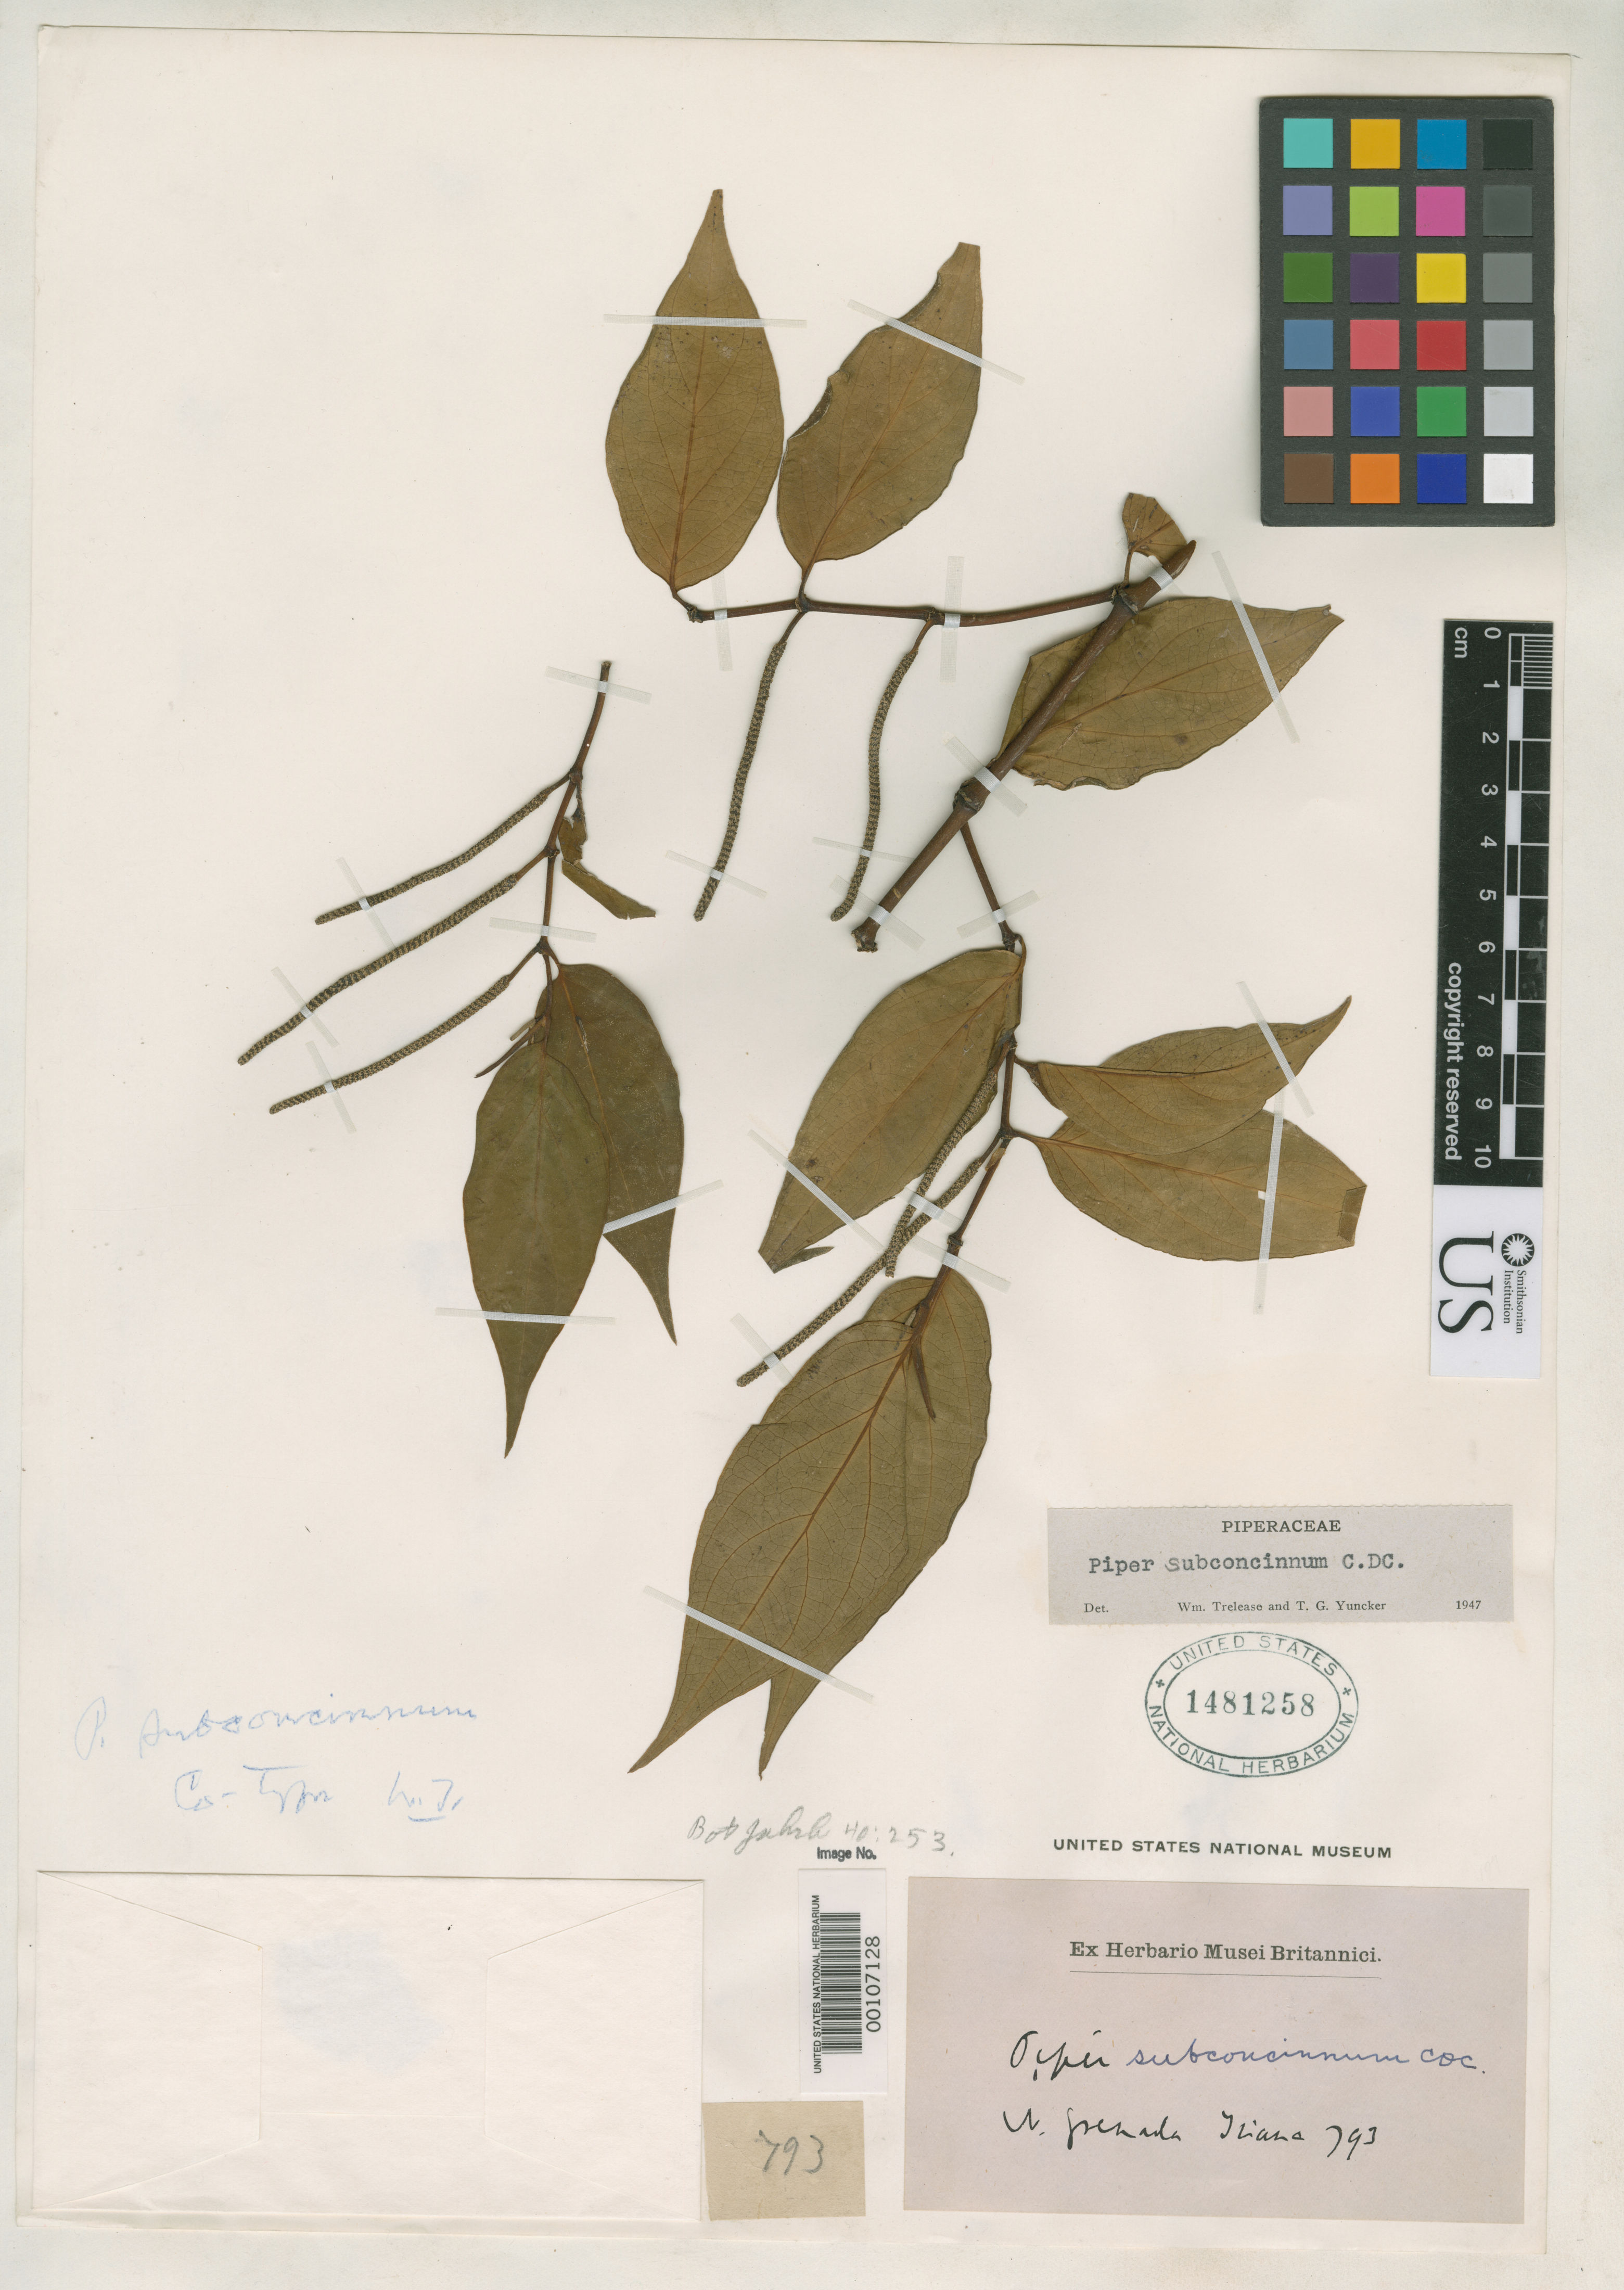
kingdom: Plantae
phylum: Tracheophyta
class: Magnoliopsida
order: Piperales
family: Piperaceae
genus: Piper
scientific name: Piper subconcinnum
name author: C. DC.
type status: Isotype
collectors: J. J. Triana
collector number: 793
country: Colombia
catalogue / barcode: US 1481258